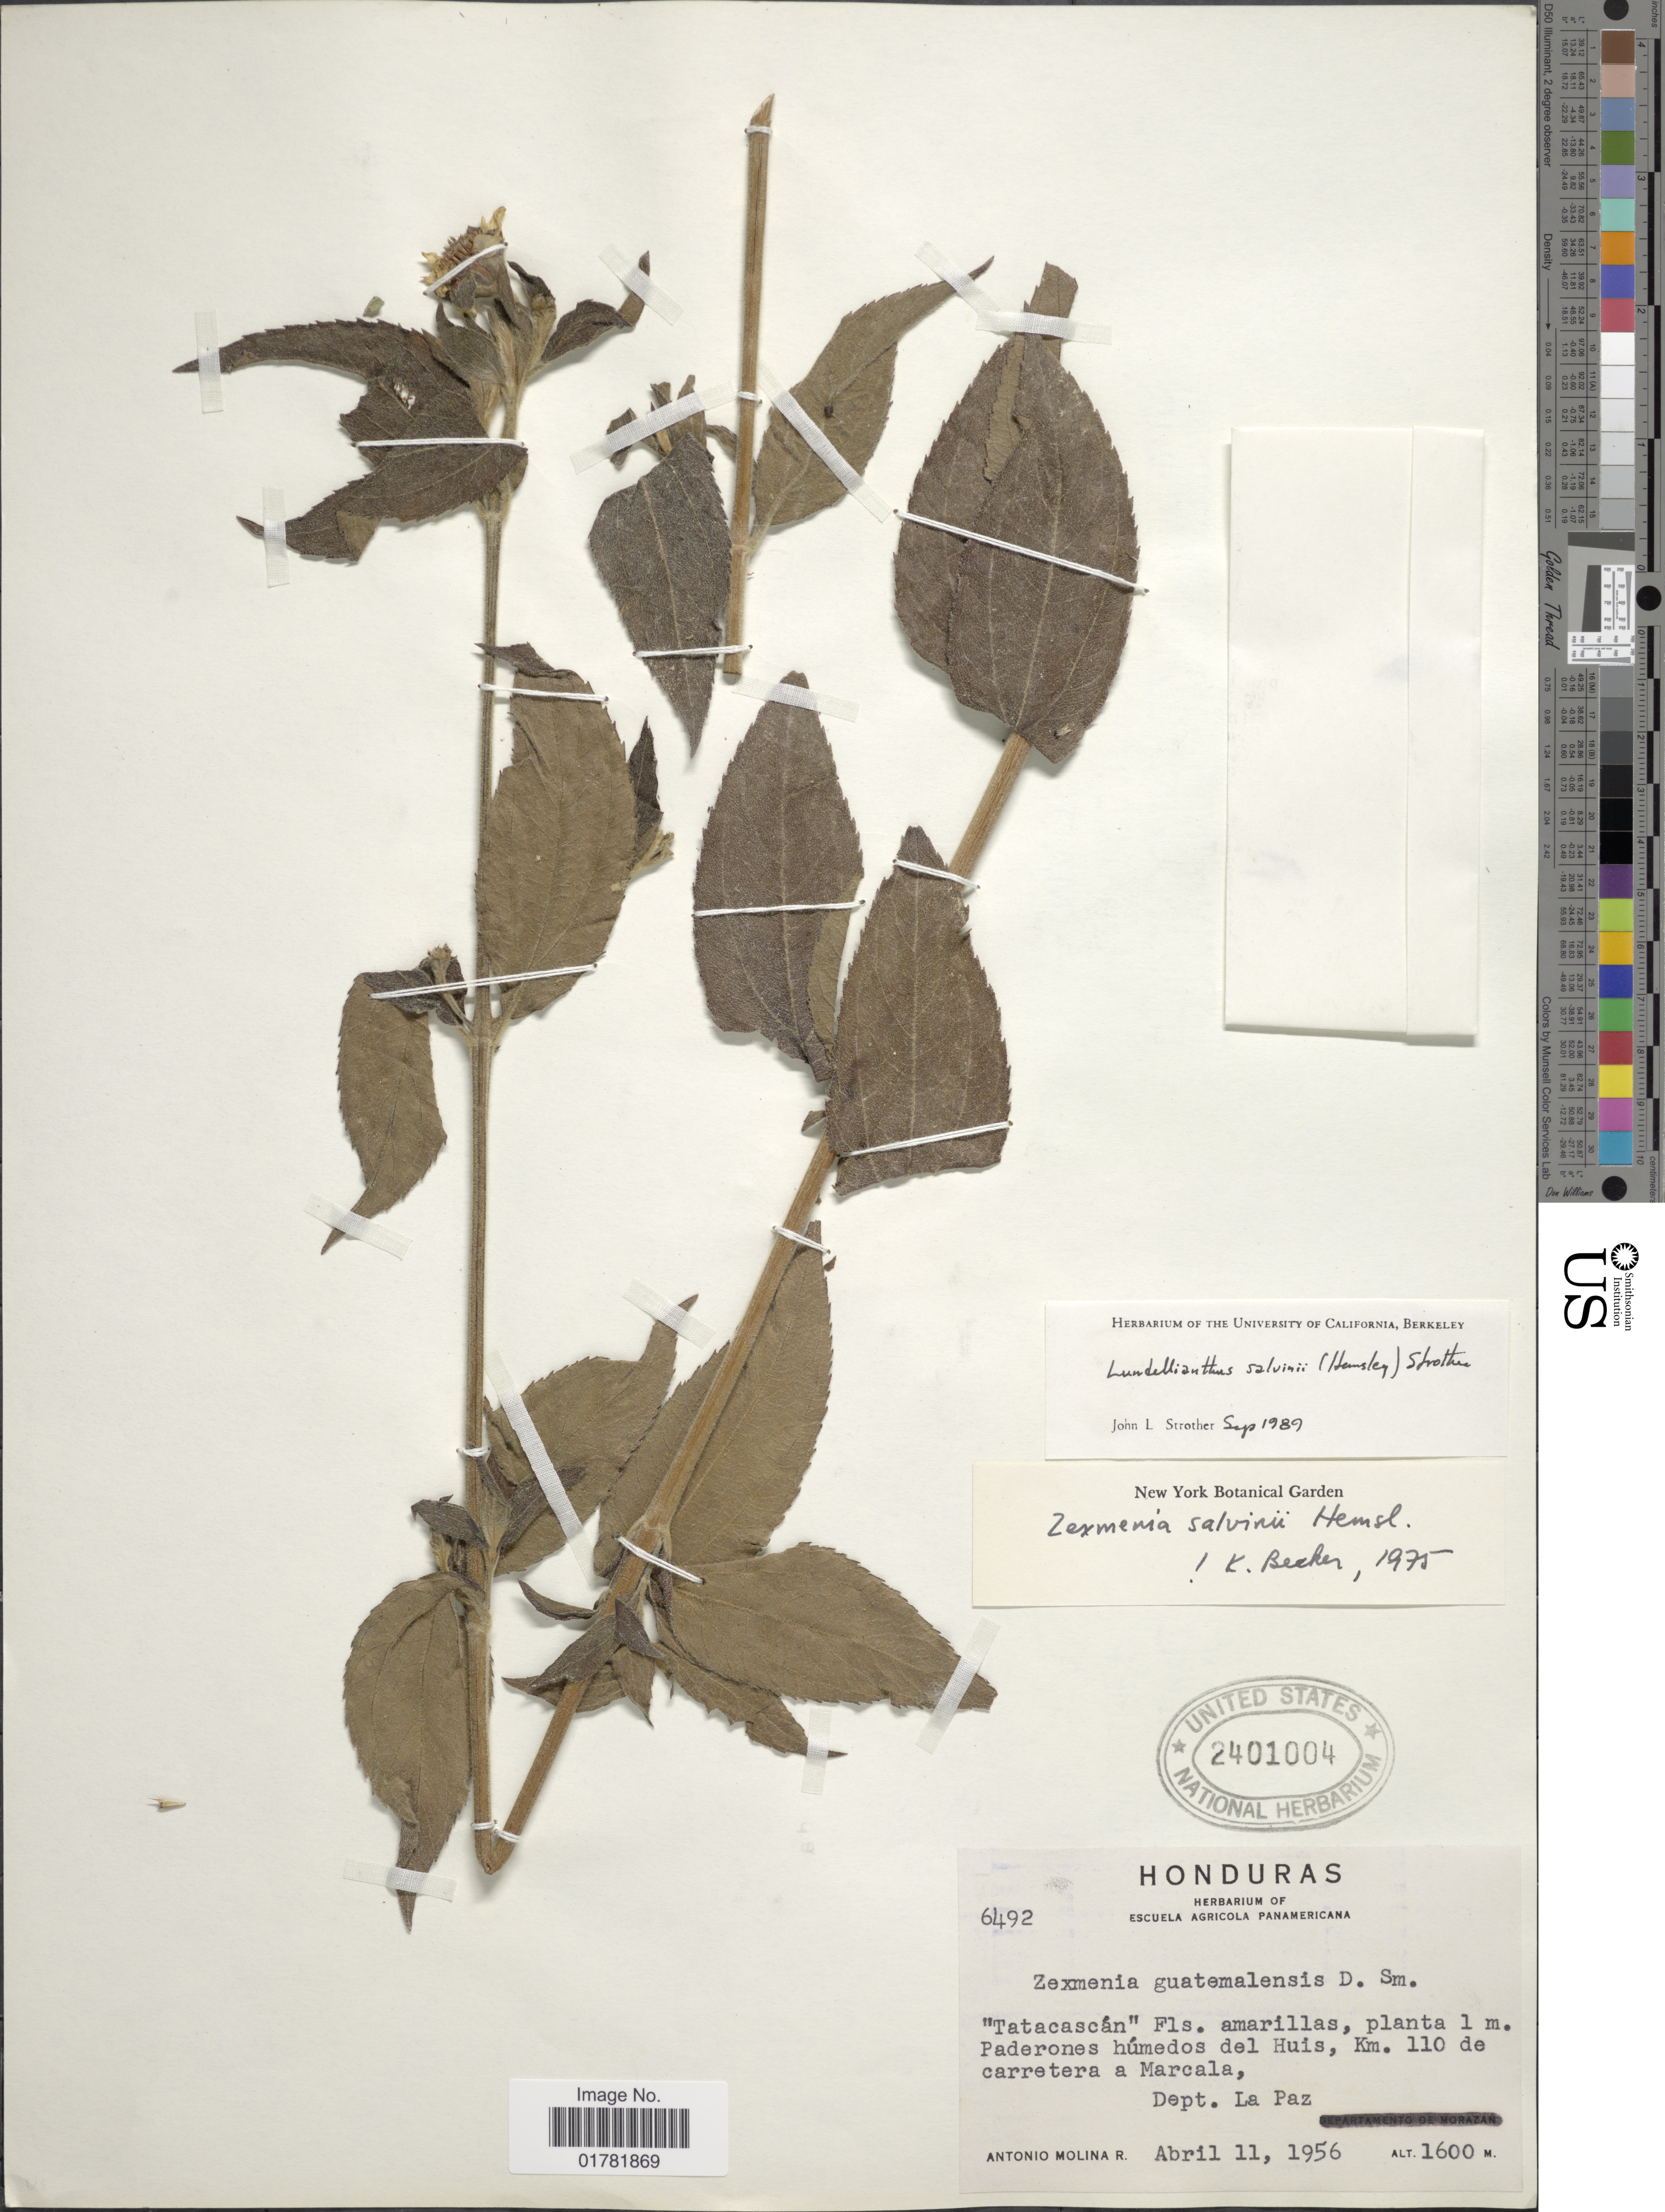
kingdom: Plantae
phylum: Tracheophyta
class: Magnoliopsida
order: Asterales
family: Asteraceae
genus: Lundellianthus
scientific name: Lundellianthus salvinii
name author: (Hemsl.) Strother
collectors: A. Molina R.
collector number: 6492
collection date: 1956-04-11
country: Honduras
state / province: La Paz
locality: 'Tatacascán', paderones húmedos del Huis, Km 110 de carretera a Marcala, Dept La Paz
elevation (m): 1600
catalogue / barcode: US 2401004